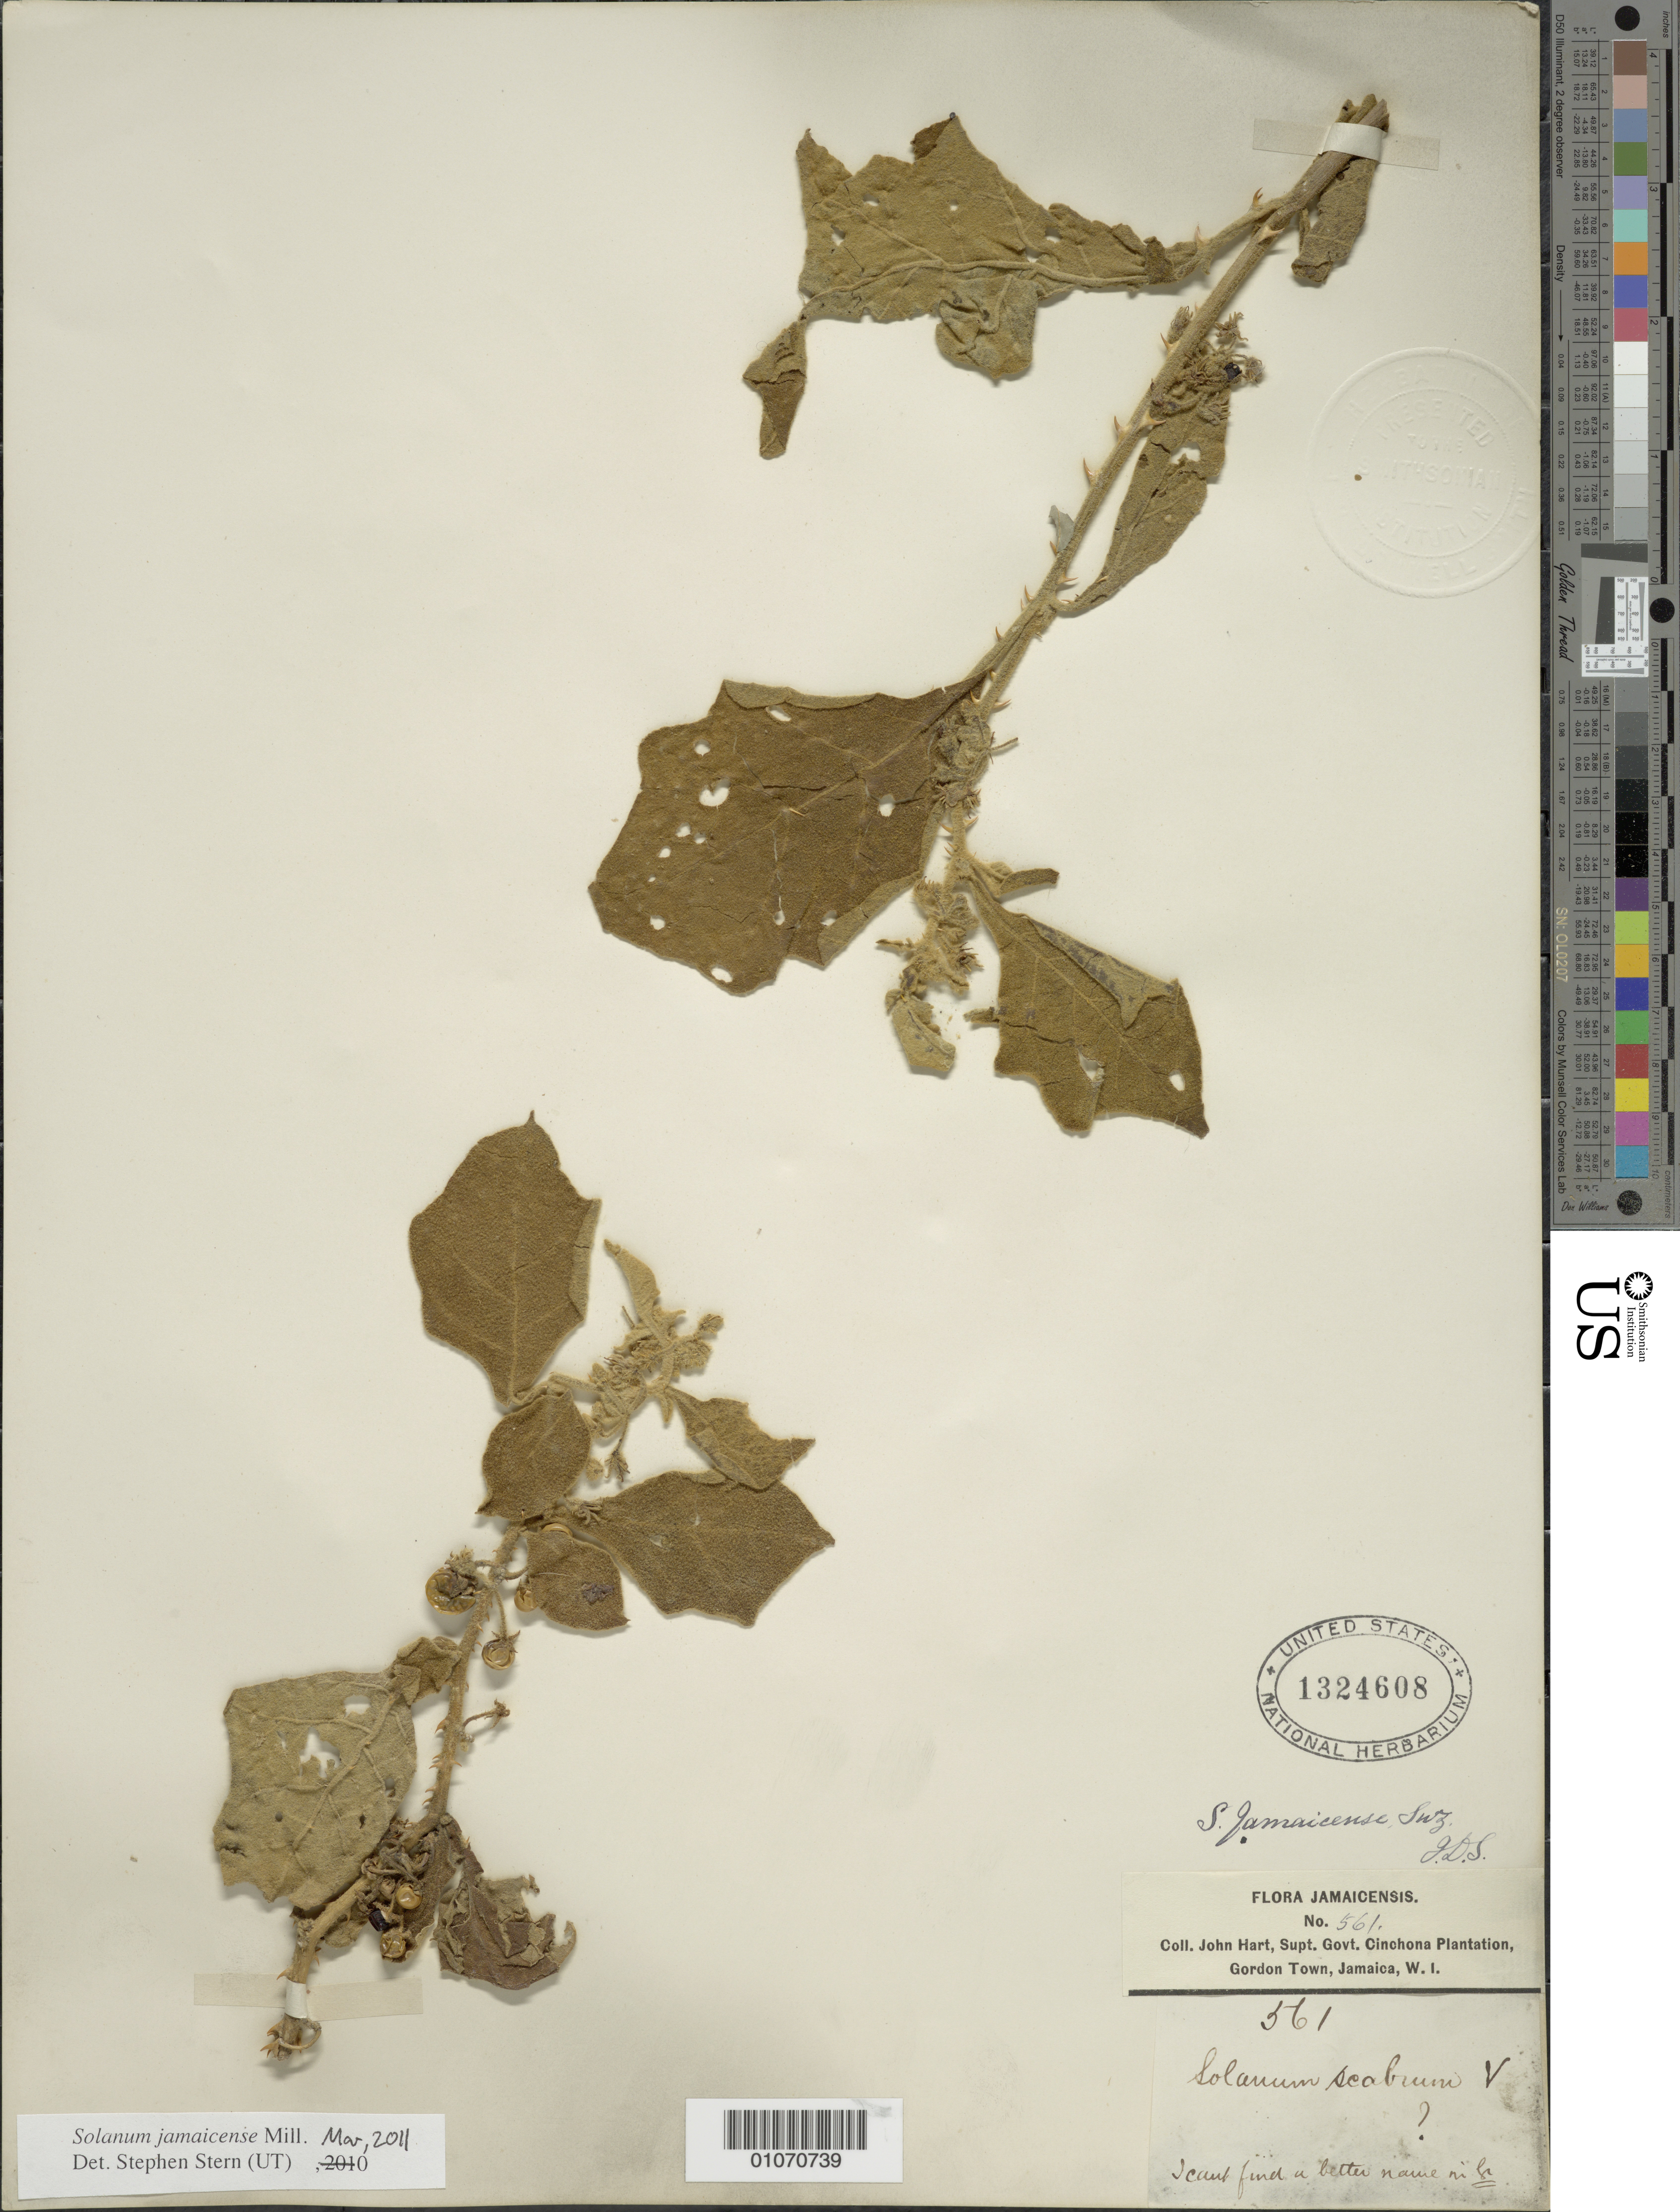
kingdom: Plantae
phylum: Tracheophyta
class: Magnoliopsida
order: Solanales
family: Solanaceae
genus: Solanum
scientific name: Solanum jamaicense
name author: Mill.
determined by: Stern, S. R., (UT)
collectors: J. Hart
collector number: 561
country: Jamaica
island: Jamaica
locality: Gordon Town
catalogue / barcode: US 1324608